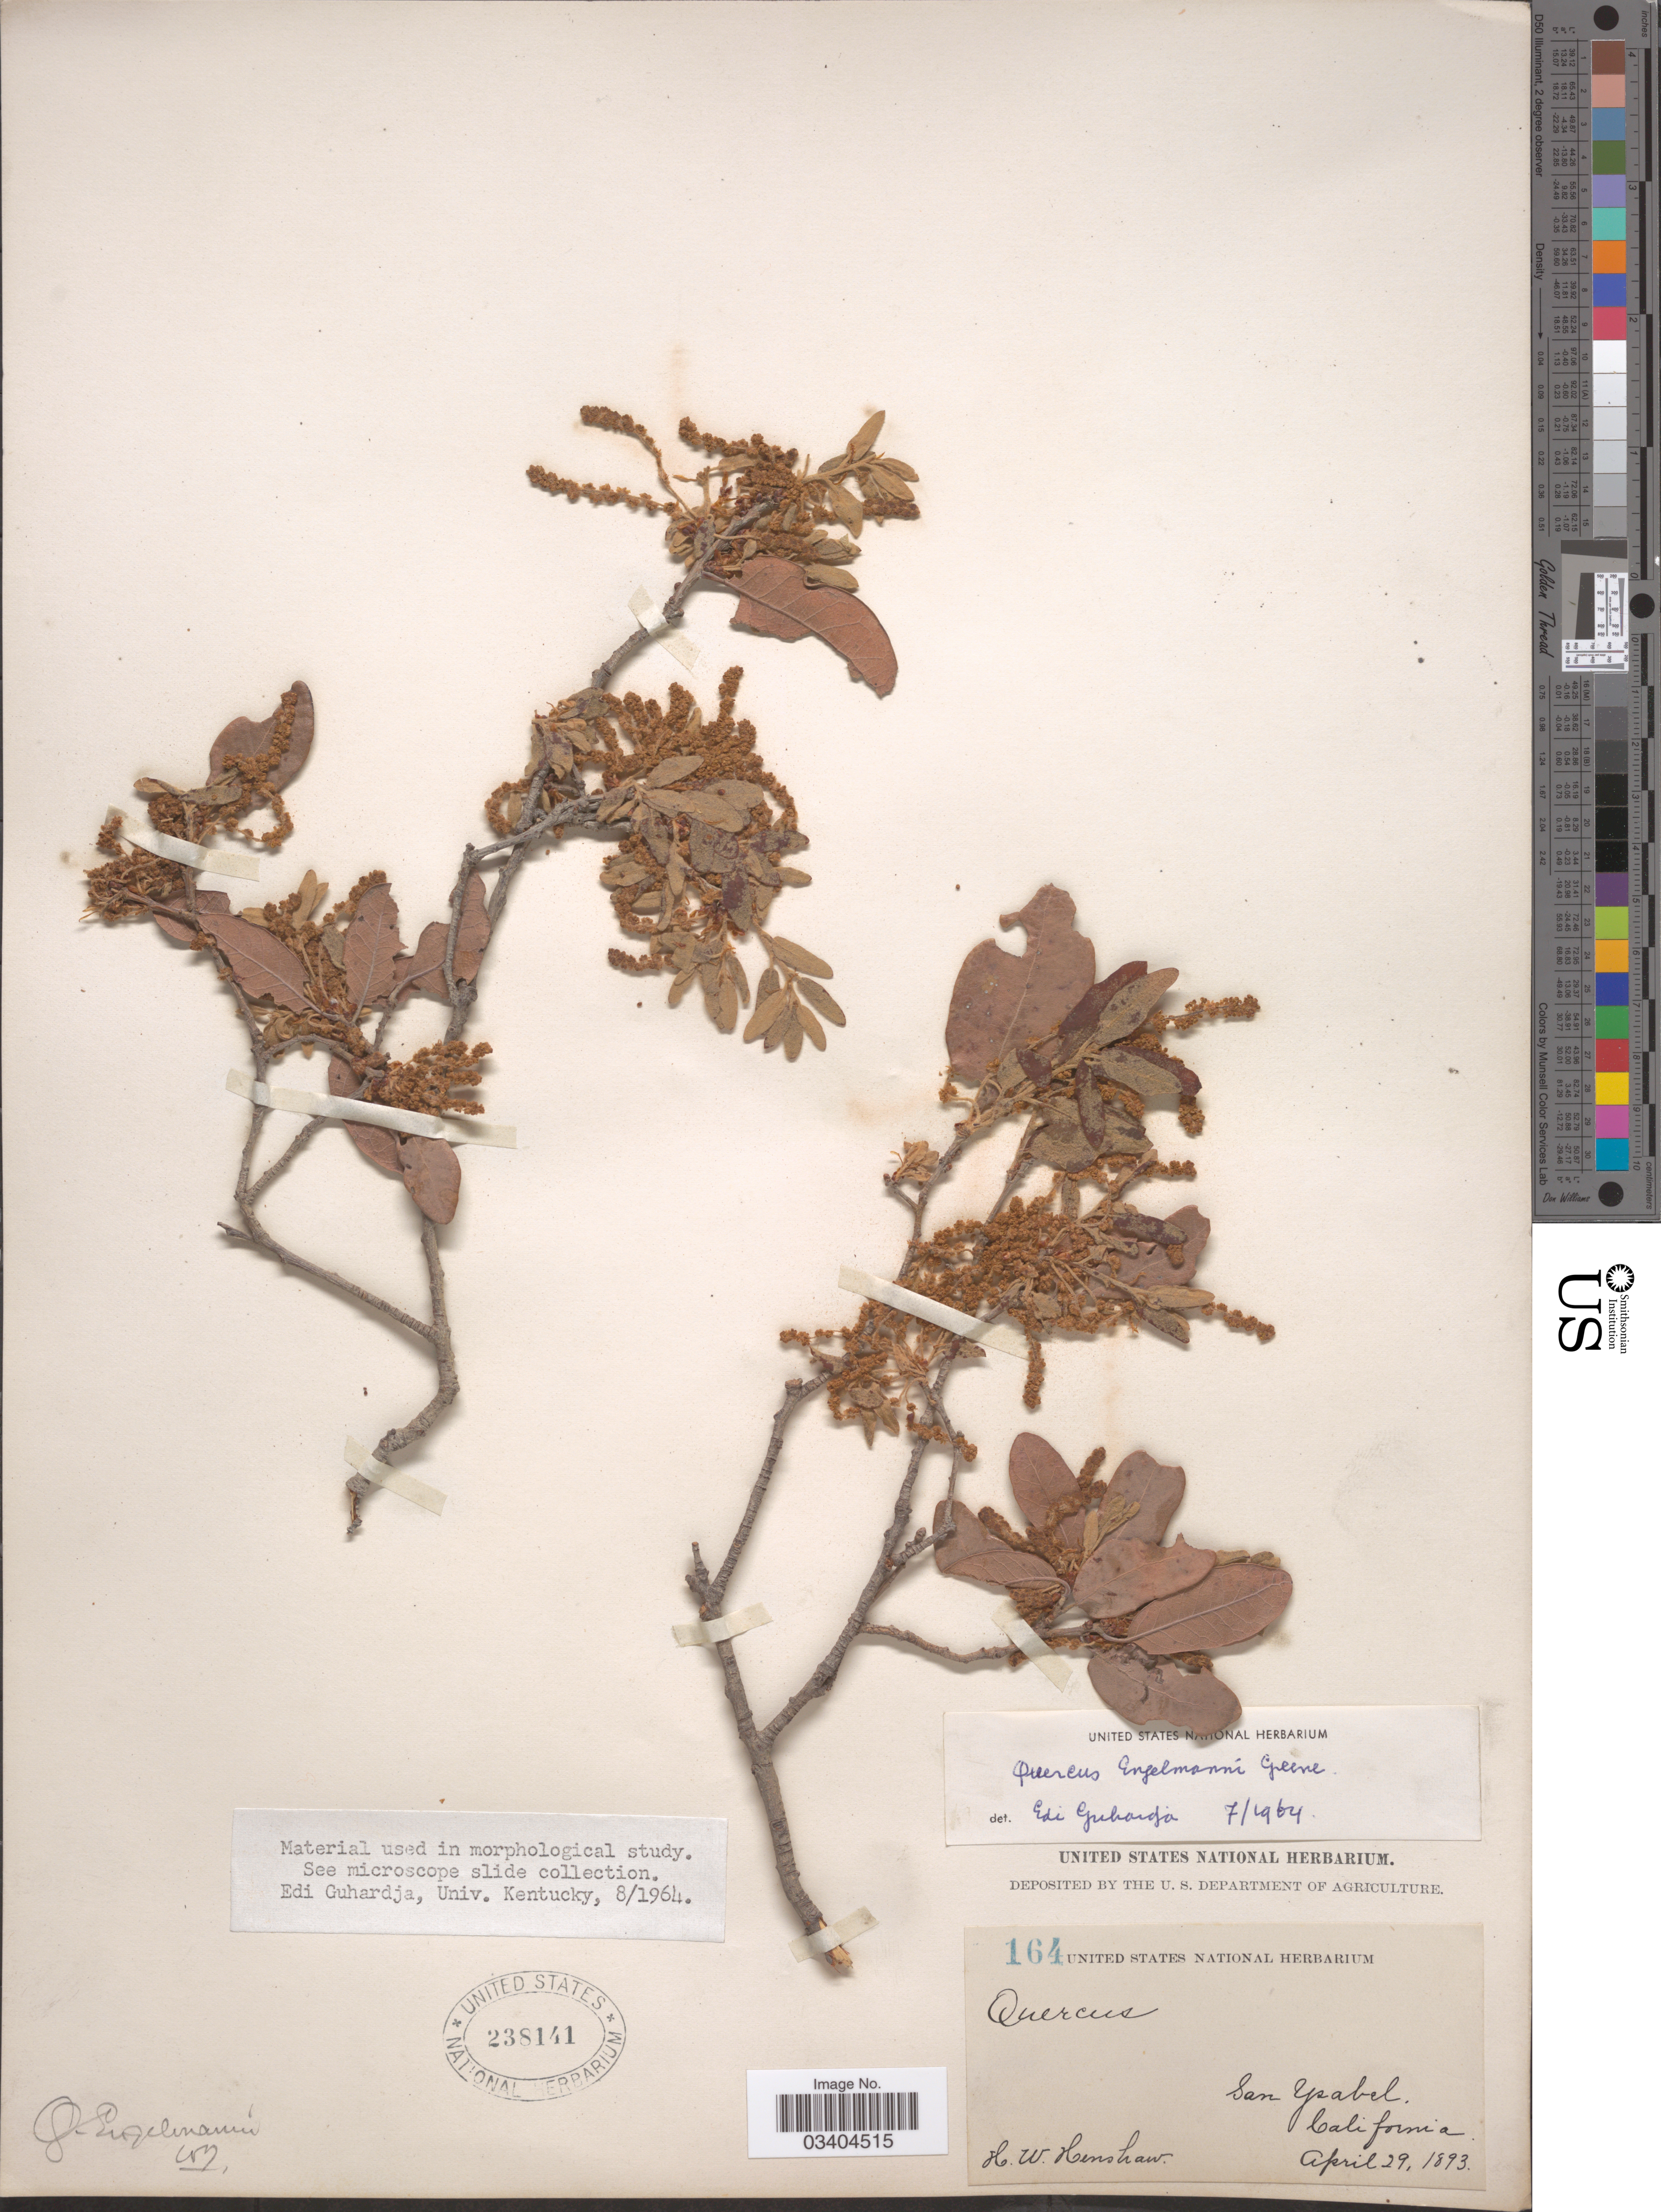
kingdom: Plantae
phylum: Tracheophyta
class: Magnoliopsida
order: Fagales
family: Fagaceae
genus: Quercus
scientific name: Quercus engelmannii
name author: Greene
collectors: H. Henshaw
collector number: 164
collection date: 1893-04-29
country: United States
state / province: California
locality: San Ysabel.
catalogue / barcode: US 238141